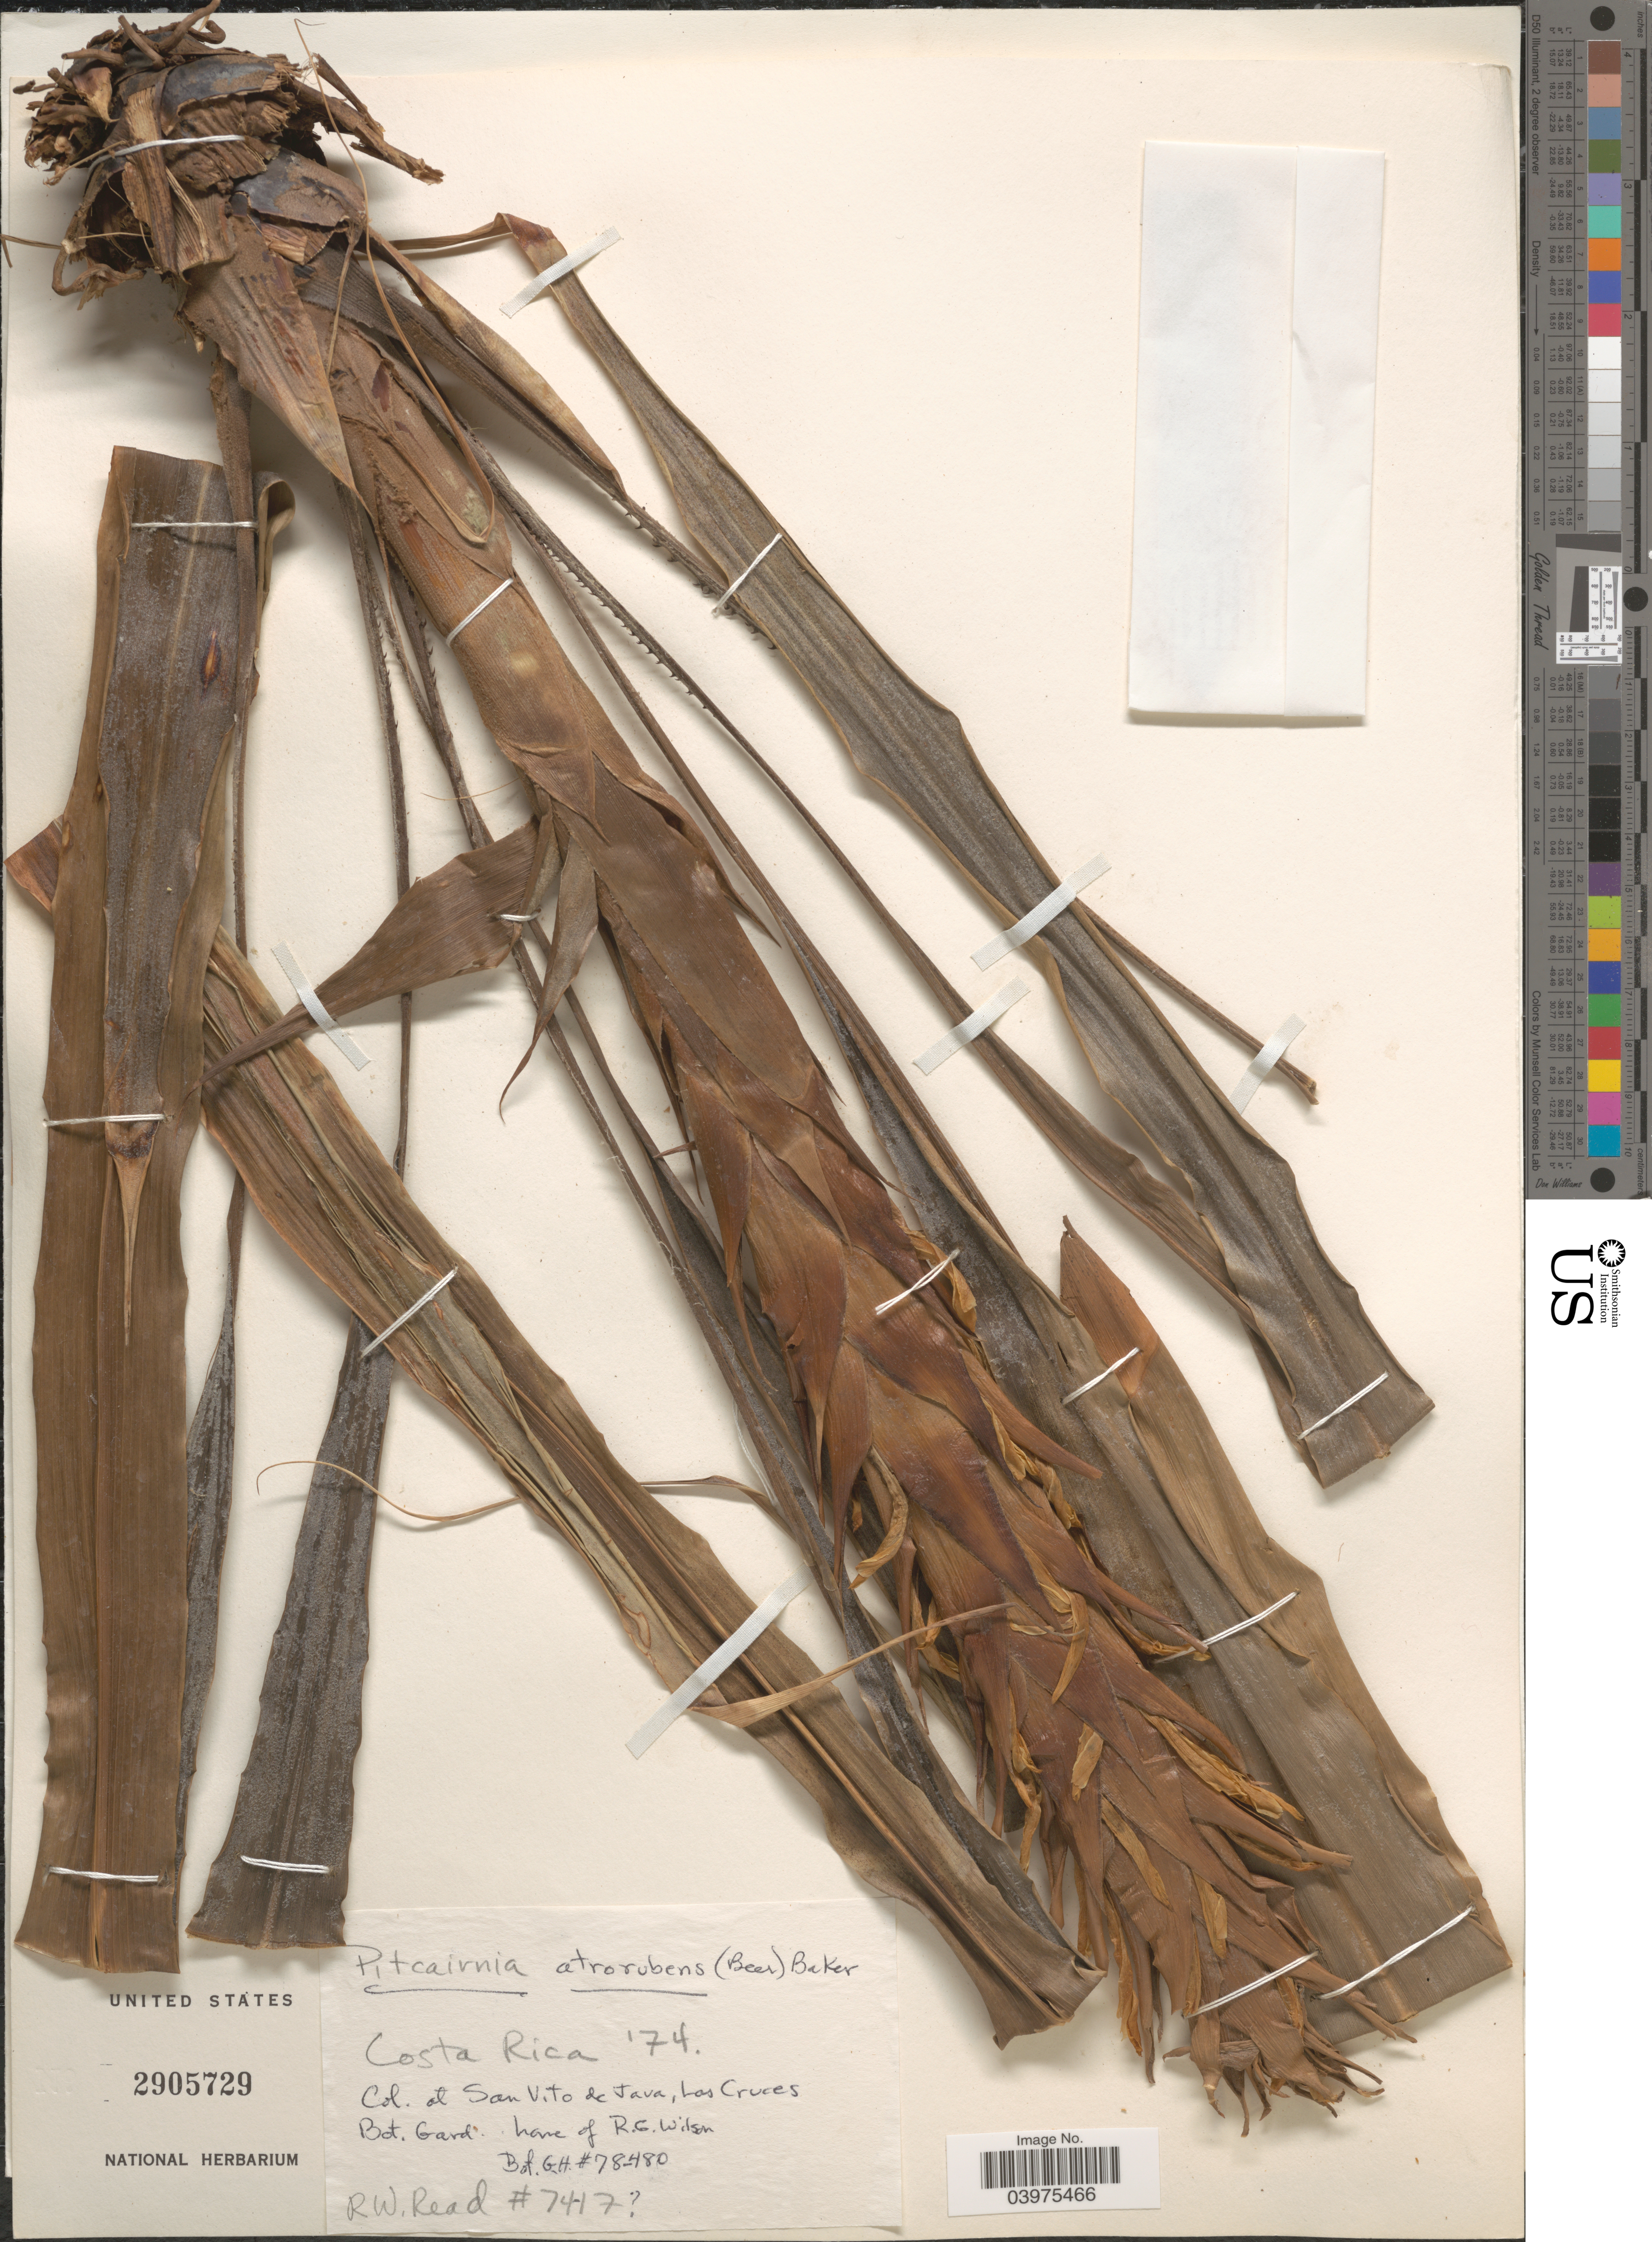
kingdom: Plantae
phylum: Tracheophyta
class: Liliopsida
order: Poales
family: Bromeliaceae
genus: Pitcairnia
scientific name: Pitcairnia atrorubens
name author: (Beer) Baker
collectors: R. W. Read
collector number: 7417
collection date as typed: Transcribed d/m/y: //74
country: Costa Rica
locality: At San Vito de Java, Los Cruces Bot. Gard.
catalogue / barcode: US 2905729